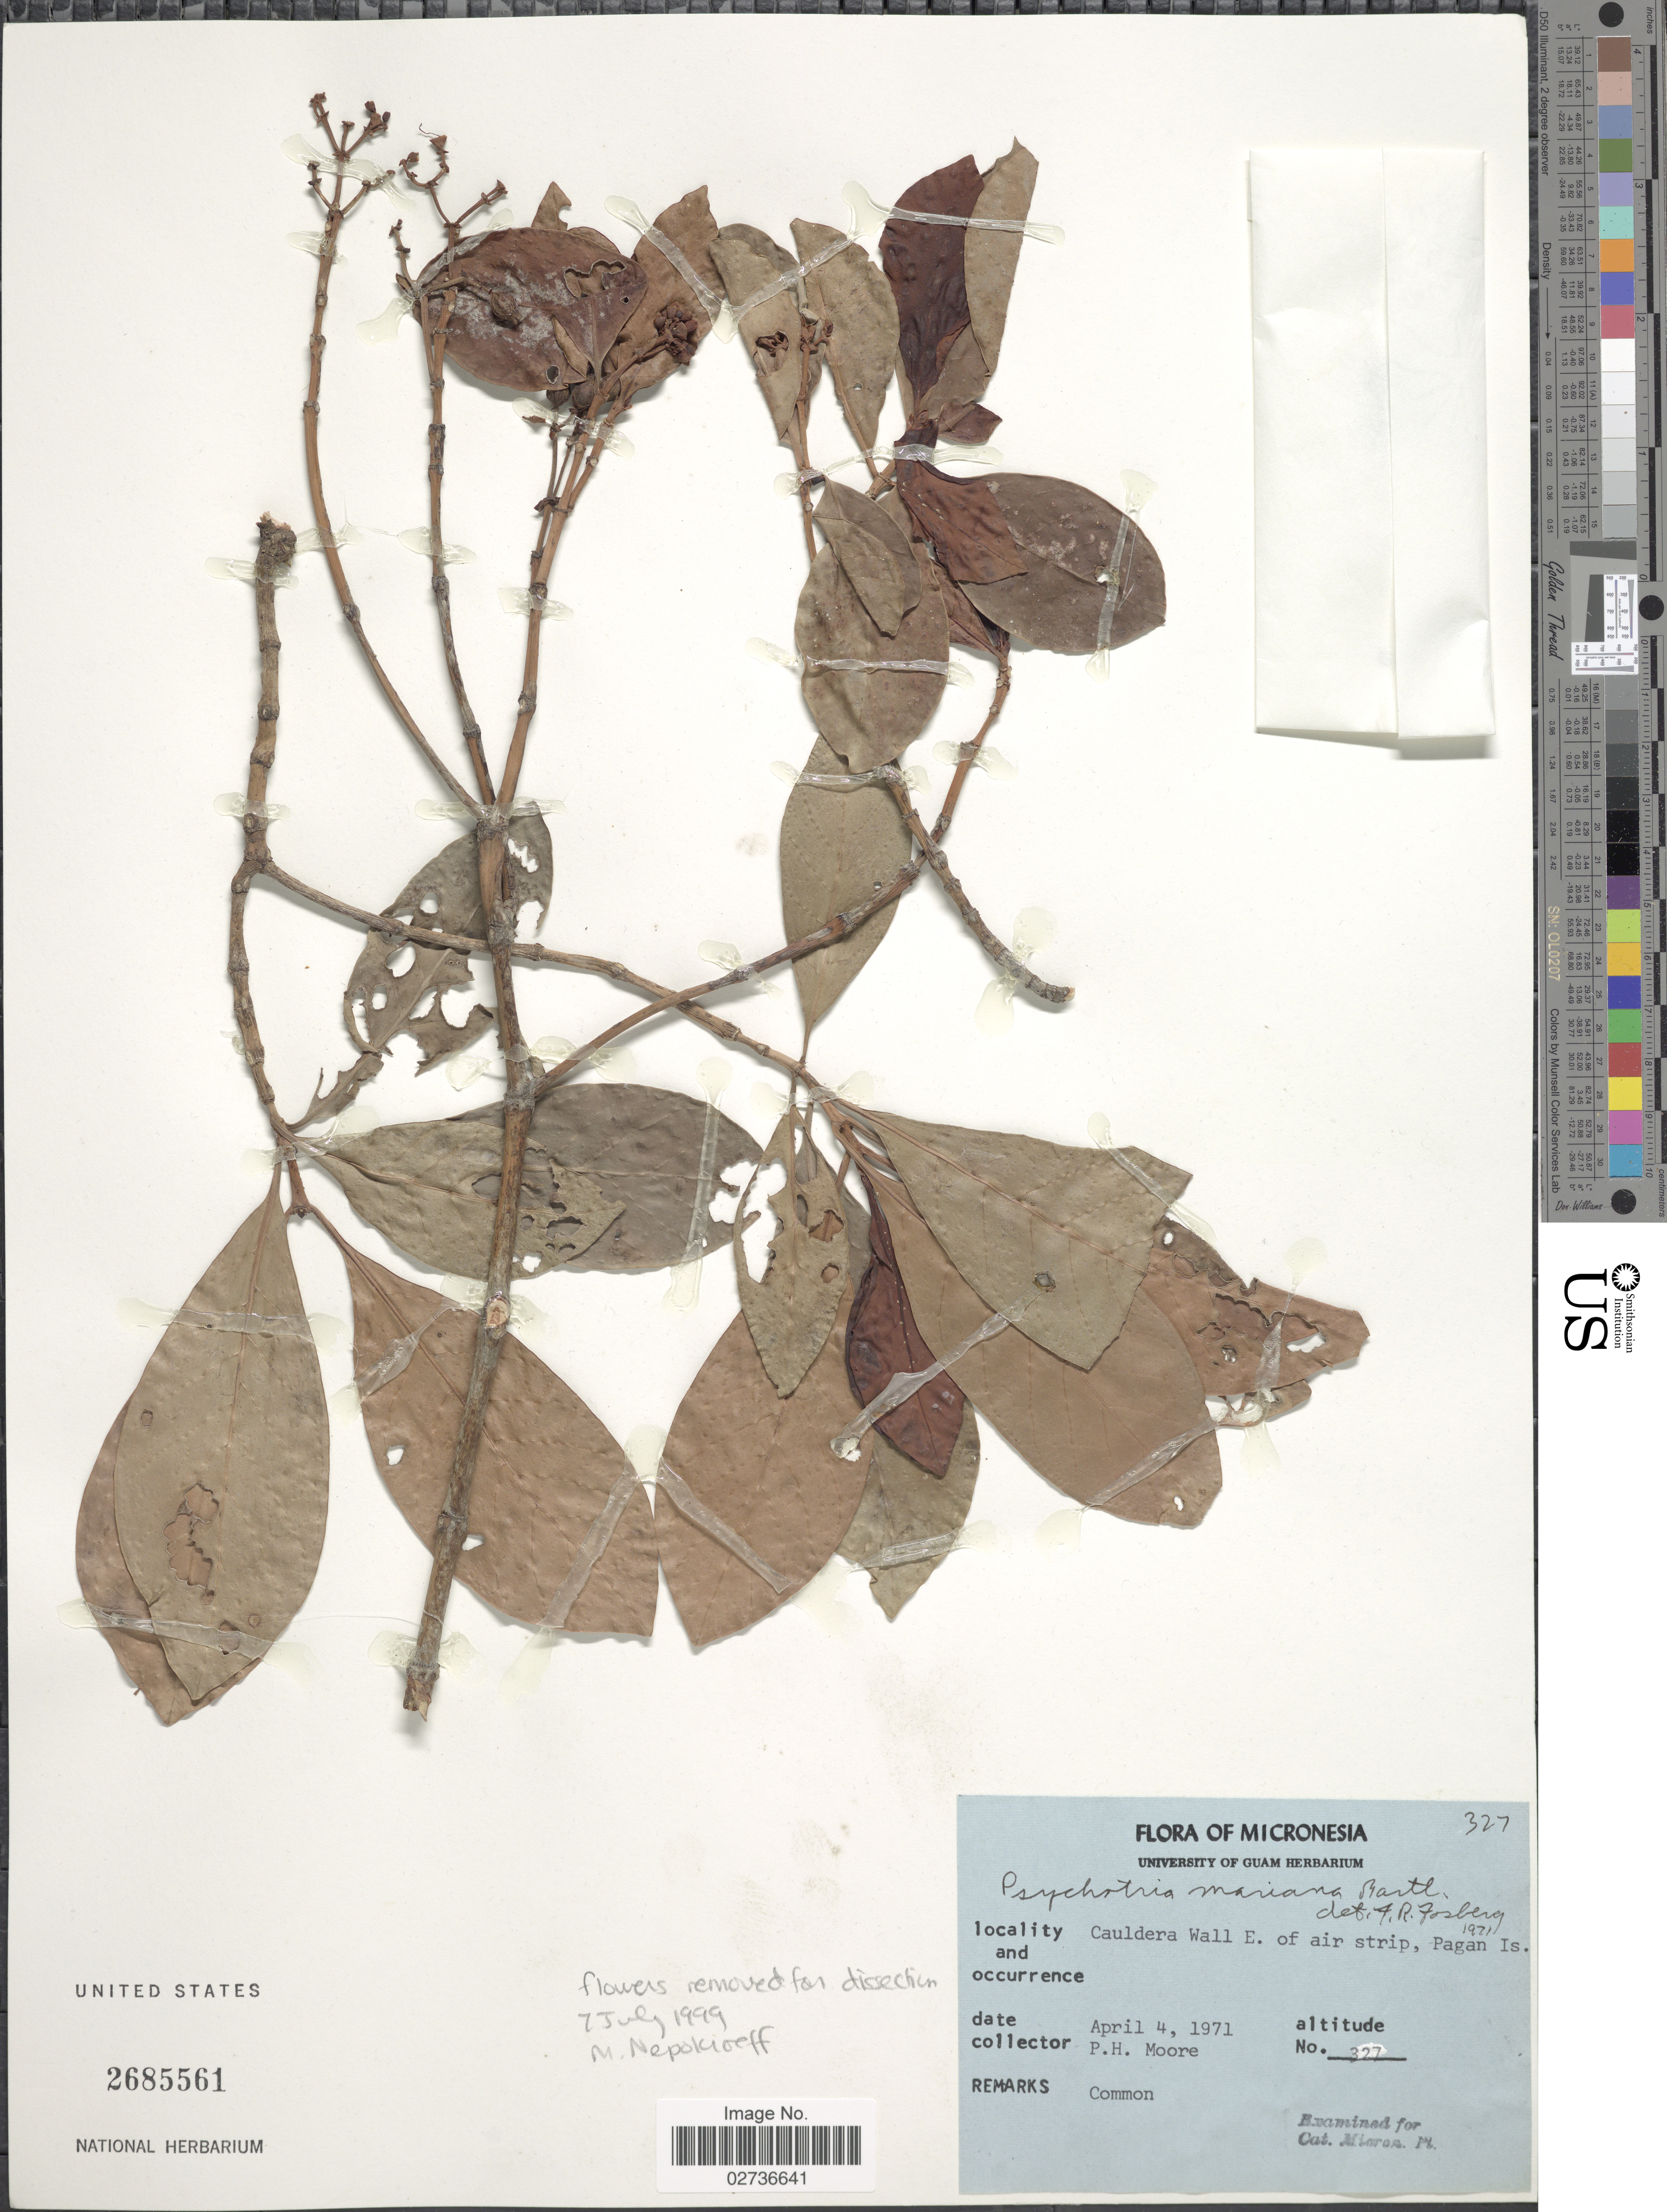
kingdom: Plantae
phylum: Tracheophyta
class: Magnoliopsida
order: Gentianales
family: Rubiaceae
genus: Psychotria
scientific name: Psychotria mariana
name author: Bartl. ex DC.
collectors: P. H. Moore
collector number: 327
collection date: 1971-04-04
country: Guam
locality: Micronesia, Cauldera Wall E. of air strip, Pagan Is.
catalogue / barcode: US 2685561